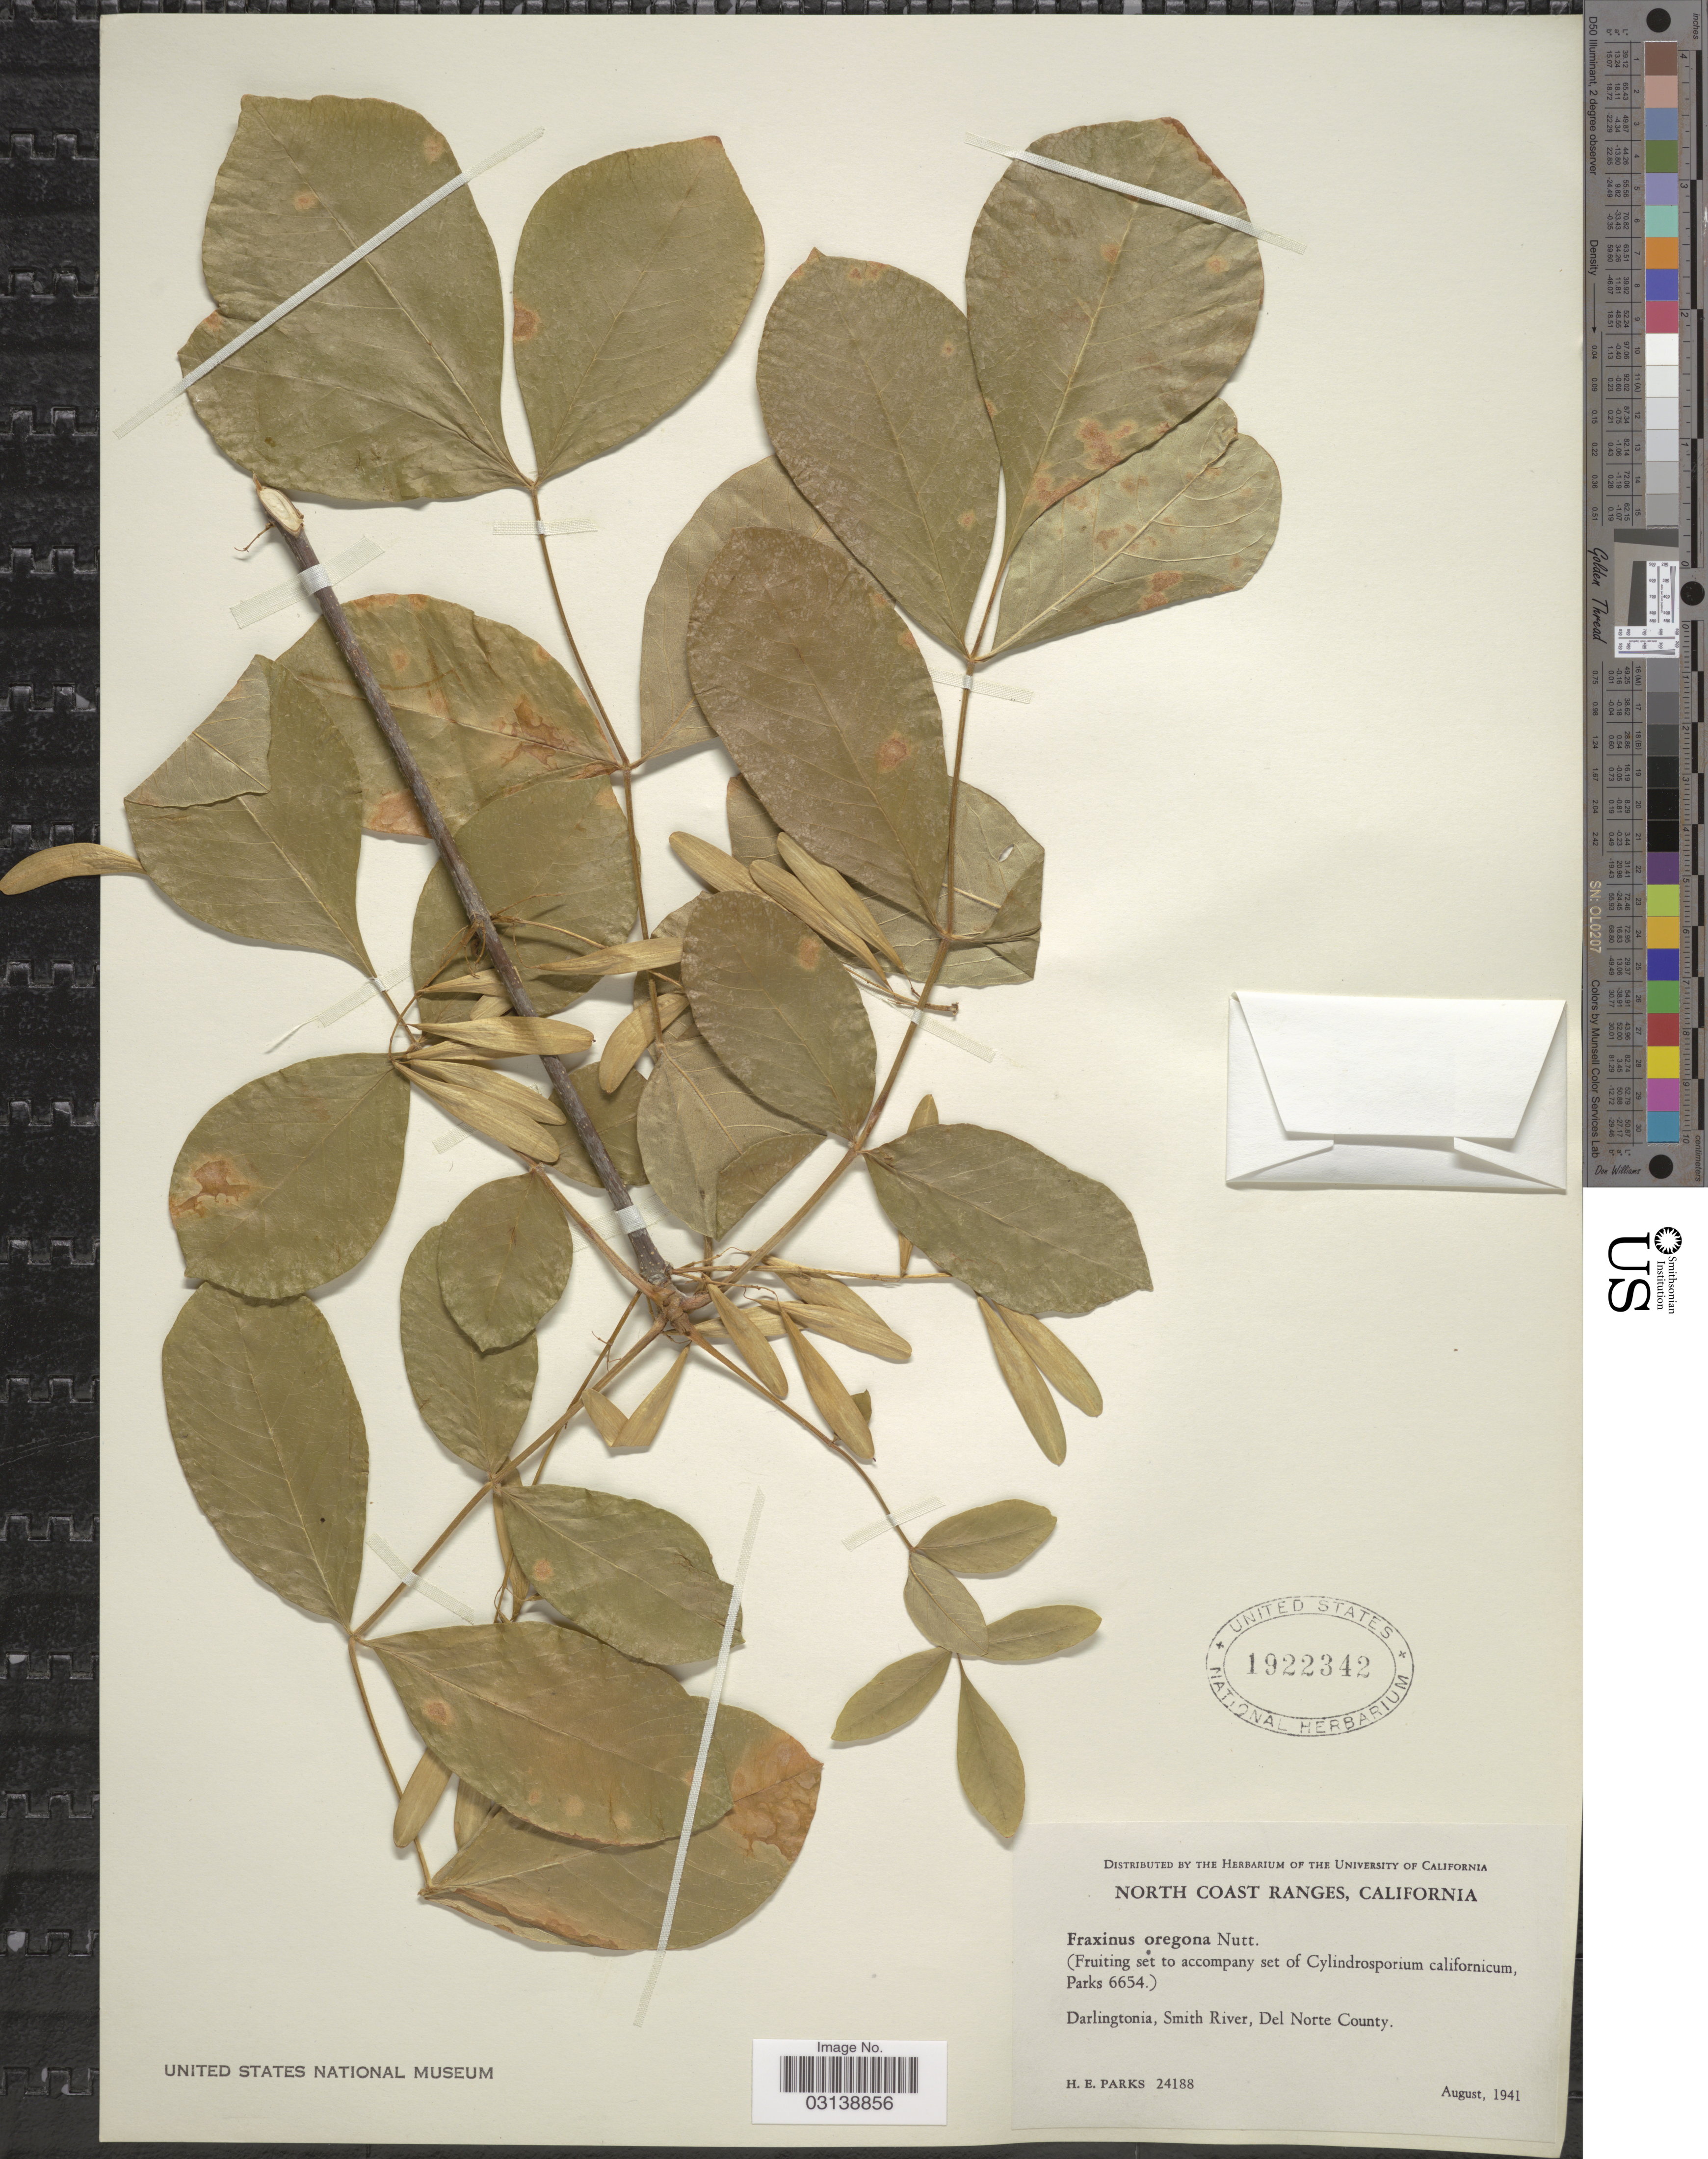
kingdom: Plantae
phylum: Tracheophyta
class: Magnoliopsida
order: Lamiales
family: Oleaceae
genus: Fraxinus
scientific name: Fraxinus latifolia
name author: Benth.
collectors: H. E. Parks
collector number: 24188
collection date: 1941-08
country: United States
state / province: California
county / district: Del Norte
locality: North Coast Ranges. Darlington, Smith River, Del Norte County.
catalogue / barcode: US 1922342